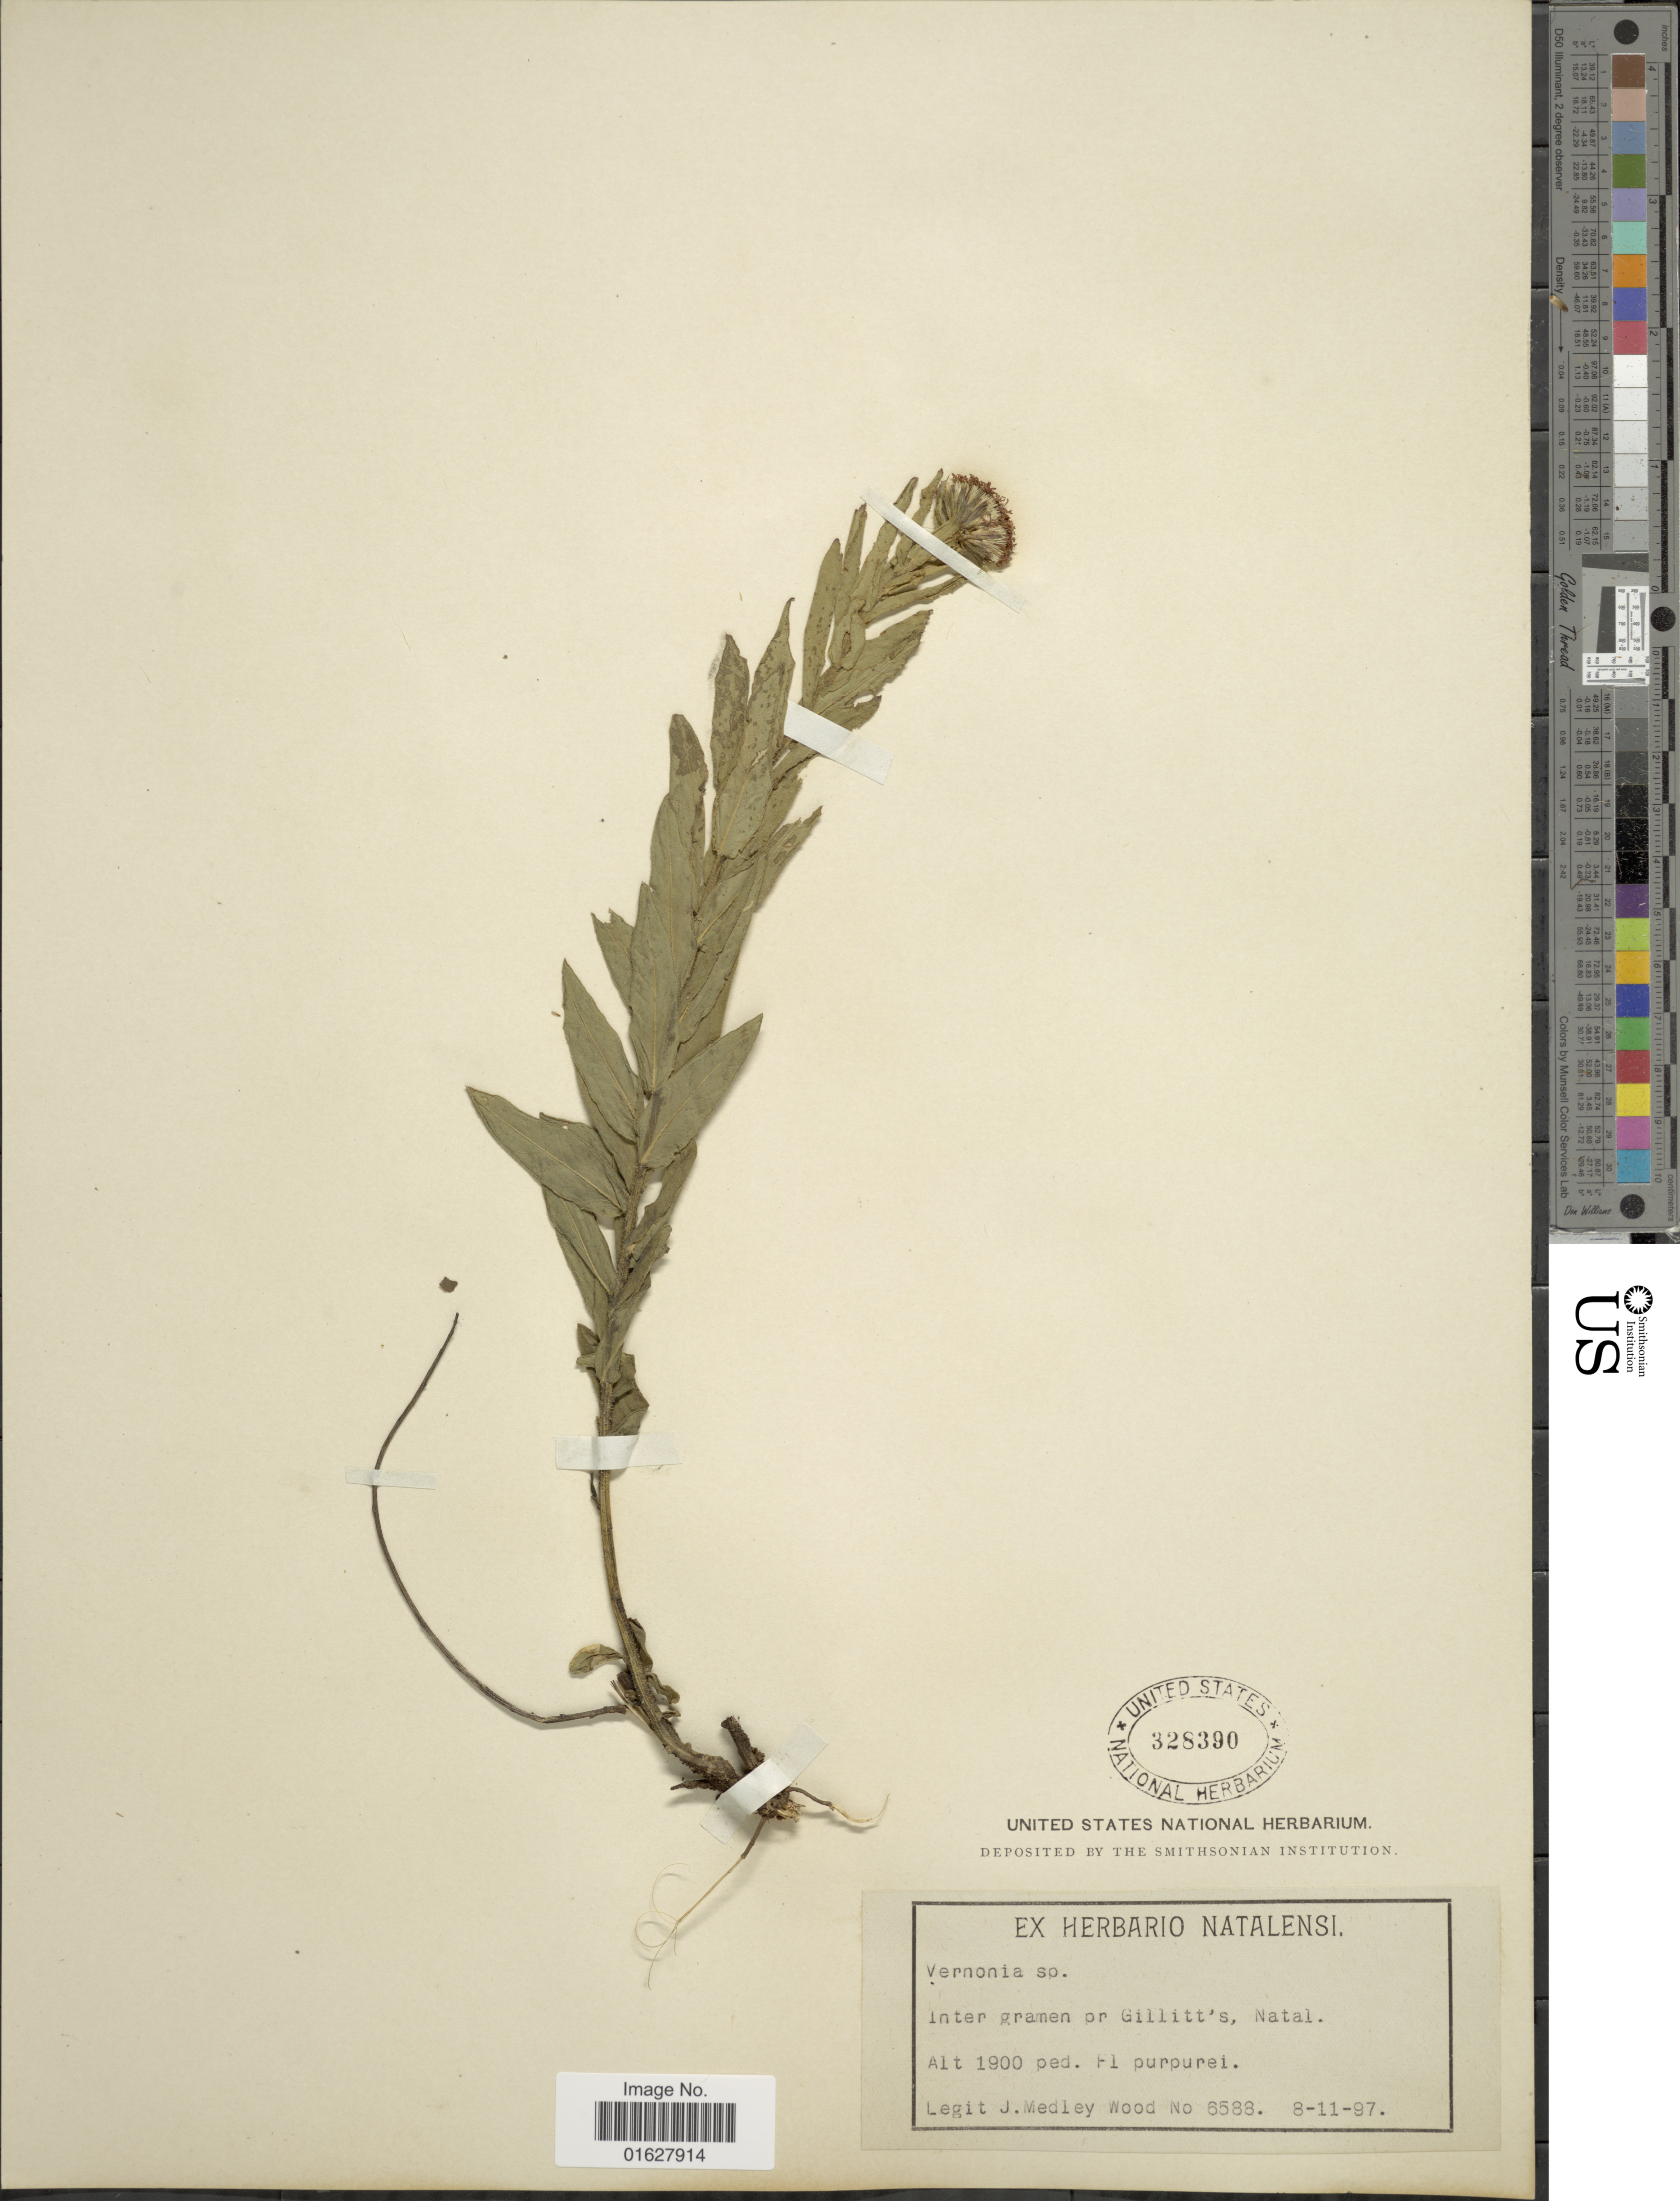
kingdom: Plantae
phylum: Tracheophyta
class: Magnoliopsida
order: Asterales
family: Asteraceae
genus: Vernonia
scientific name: Vernonia sp.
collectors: J. Medley Wood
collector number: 6588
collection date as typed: Transcribed d/m/y: 8/11/97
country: South Africa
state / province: KwaZulu-Natal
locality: Inter gramen pr Gillitt's, Natal.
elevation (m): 579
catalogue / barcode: US 328390